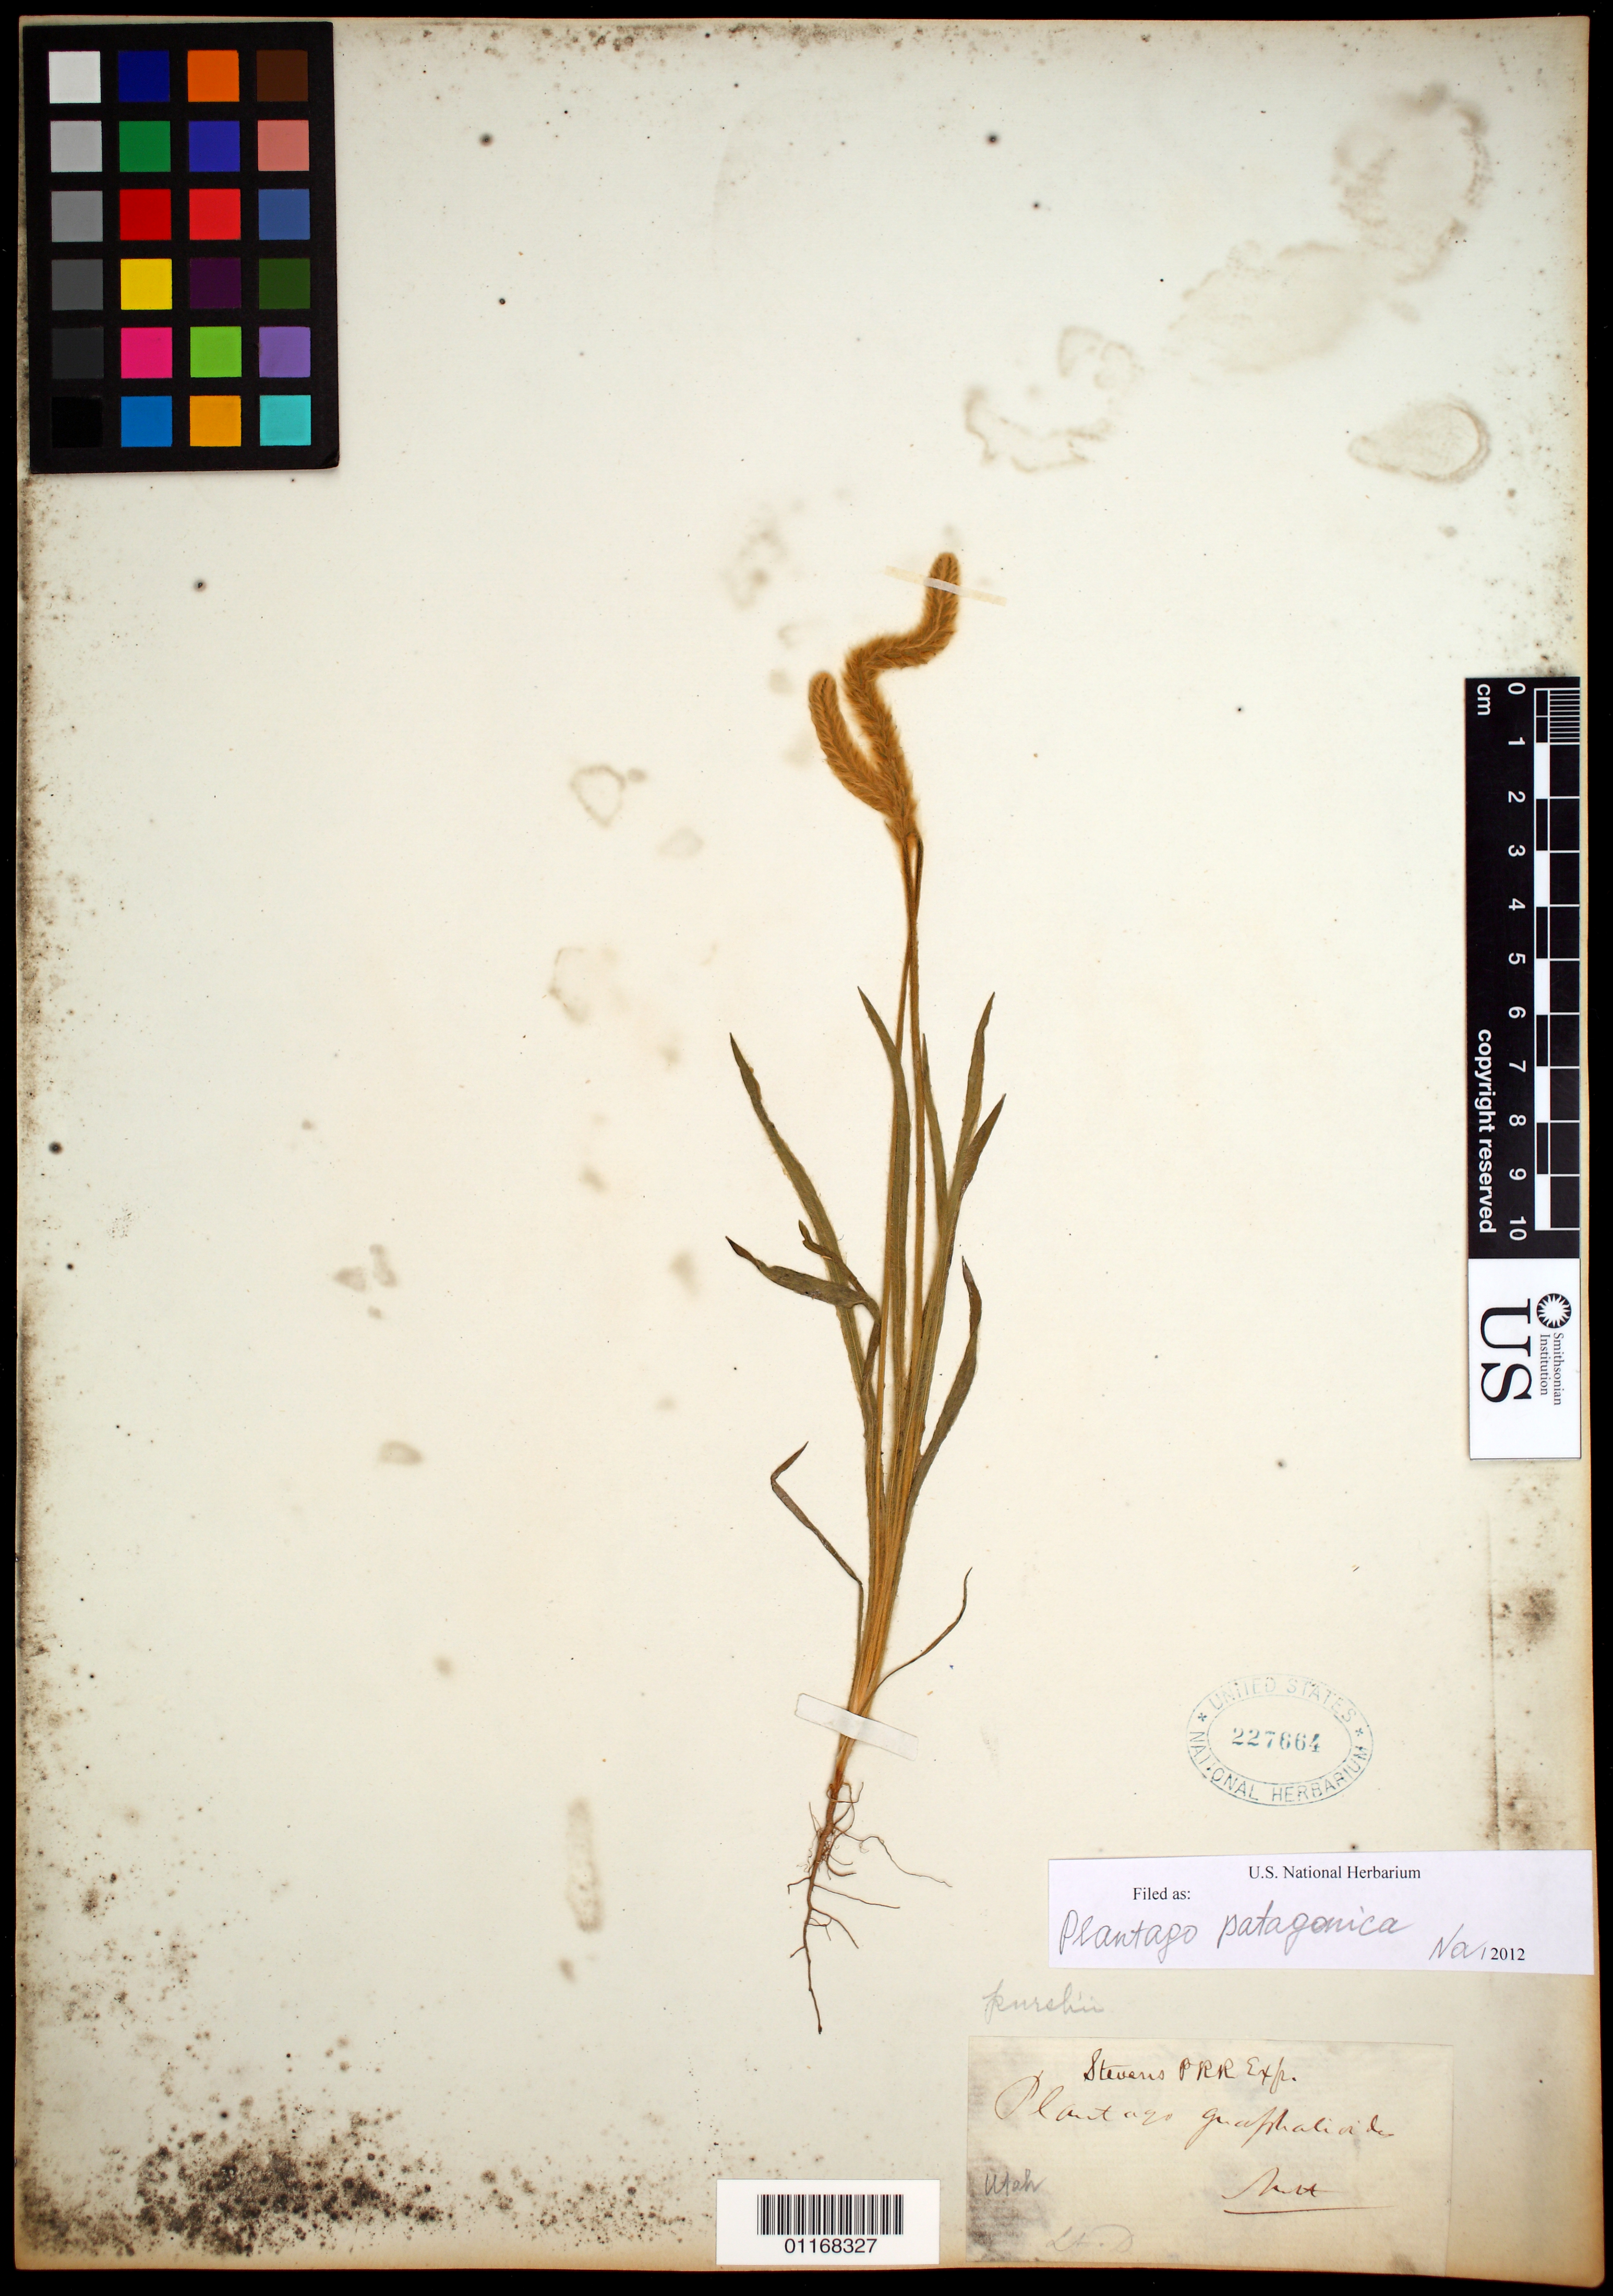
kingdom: Plantae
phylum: Tracheophyta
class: Magnoliopsida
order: Lamiales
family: Plantaginaceae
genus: Plantago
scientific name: Plantago patagonica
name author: Jacq.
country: United States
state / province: Utah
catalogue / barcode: US 227664